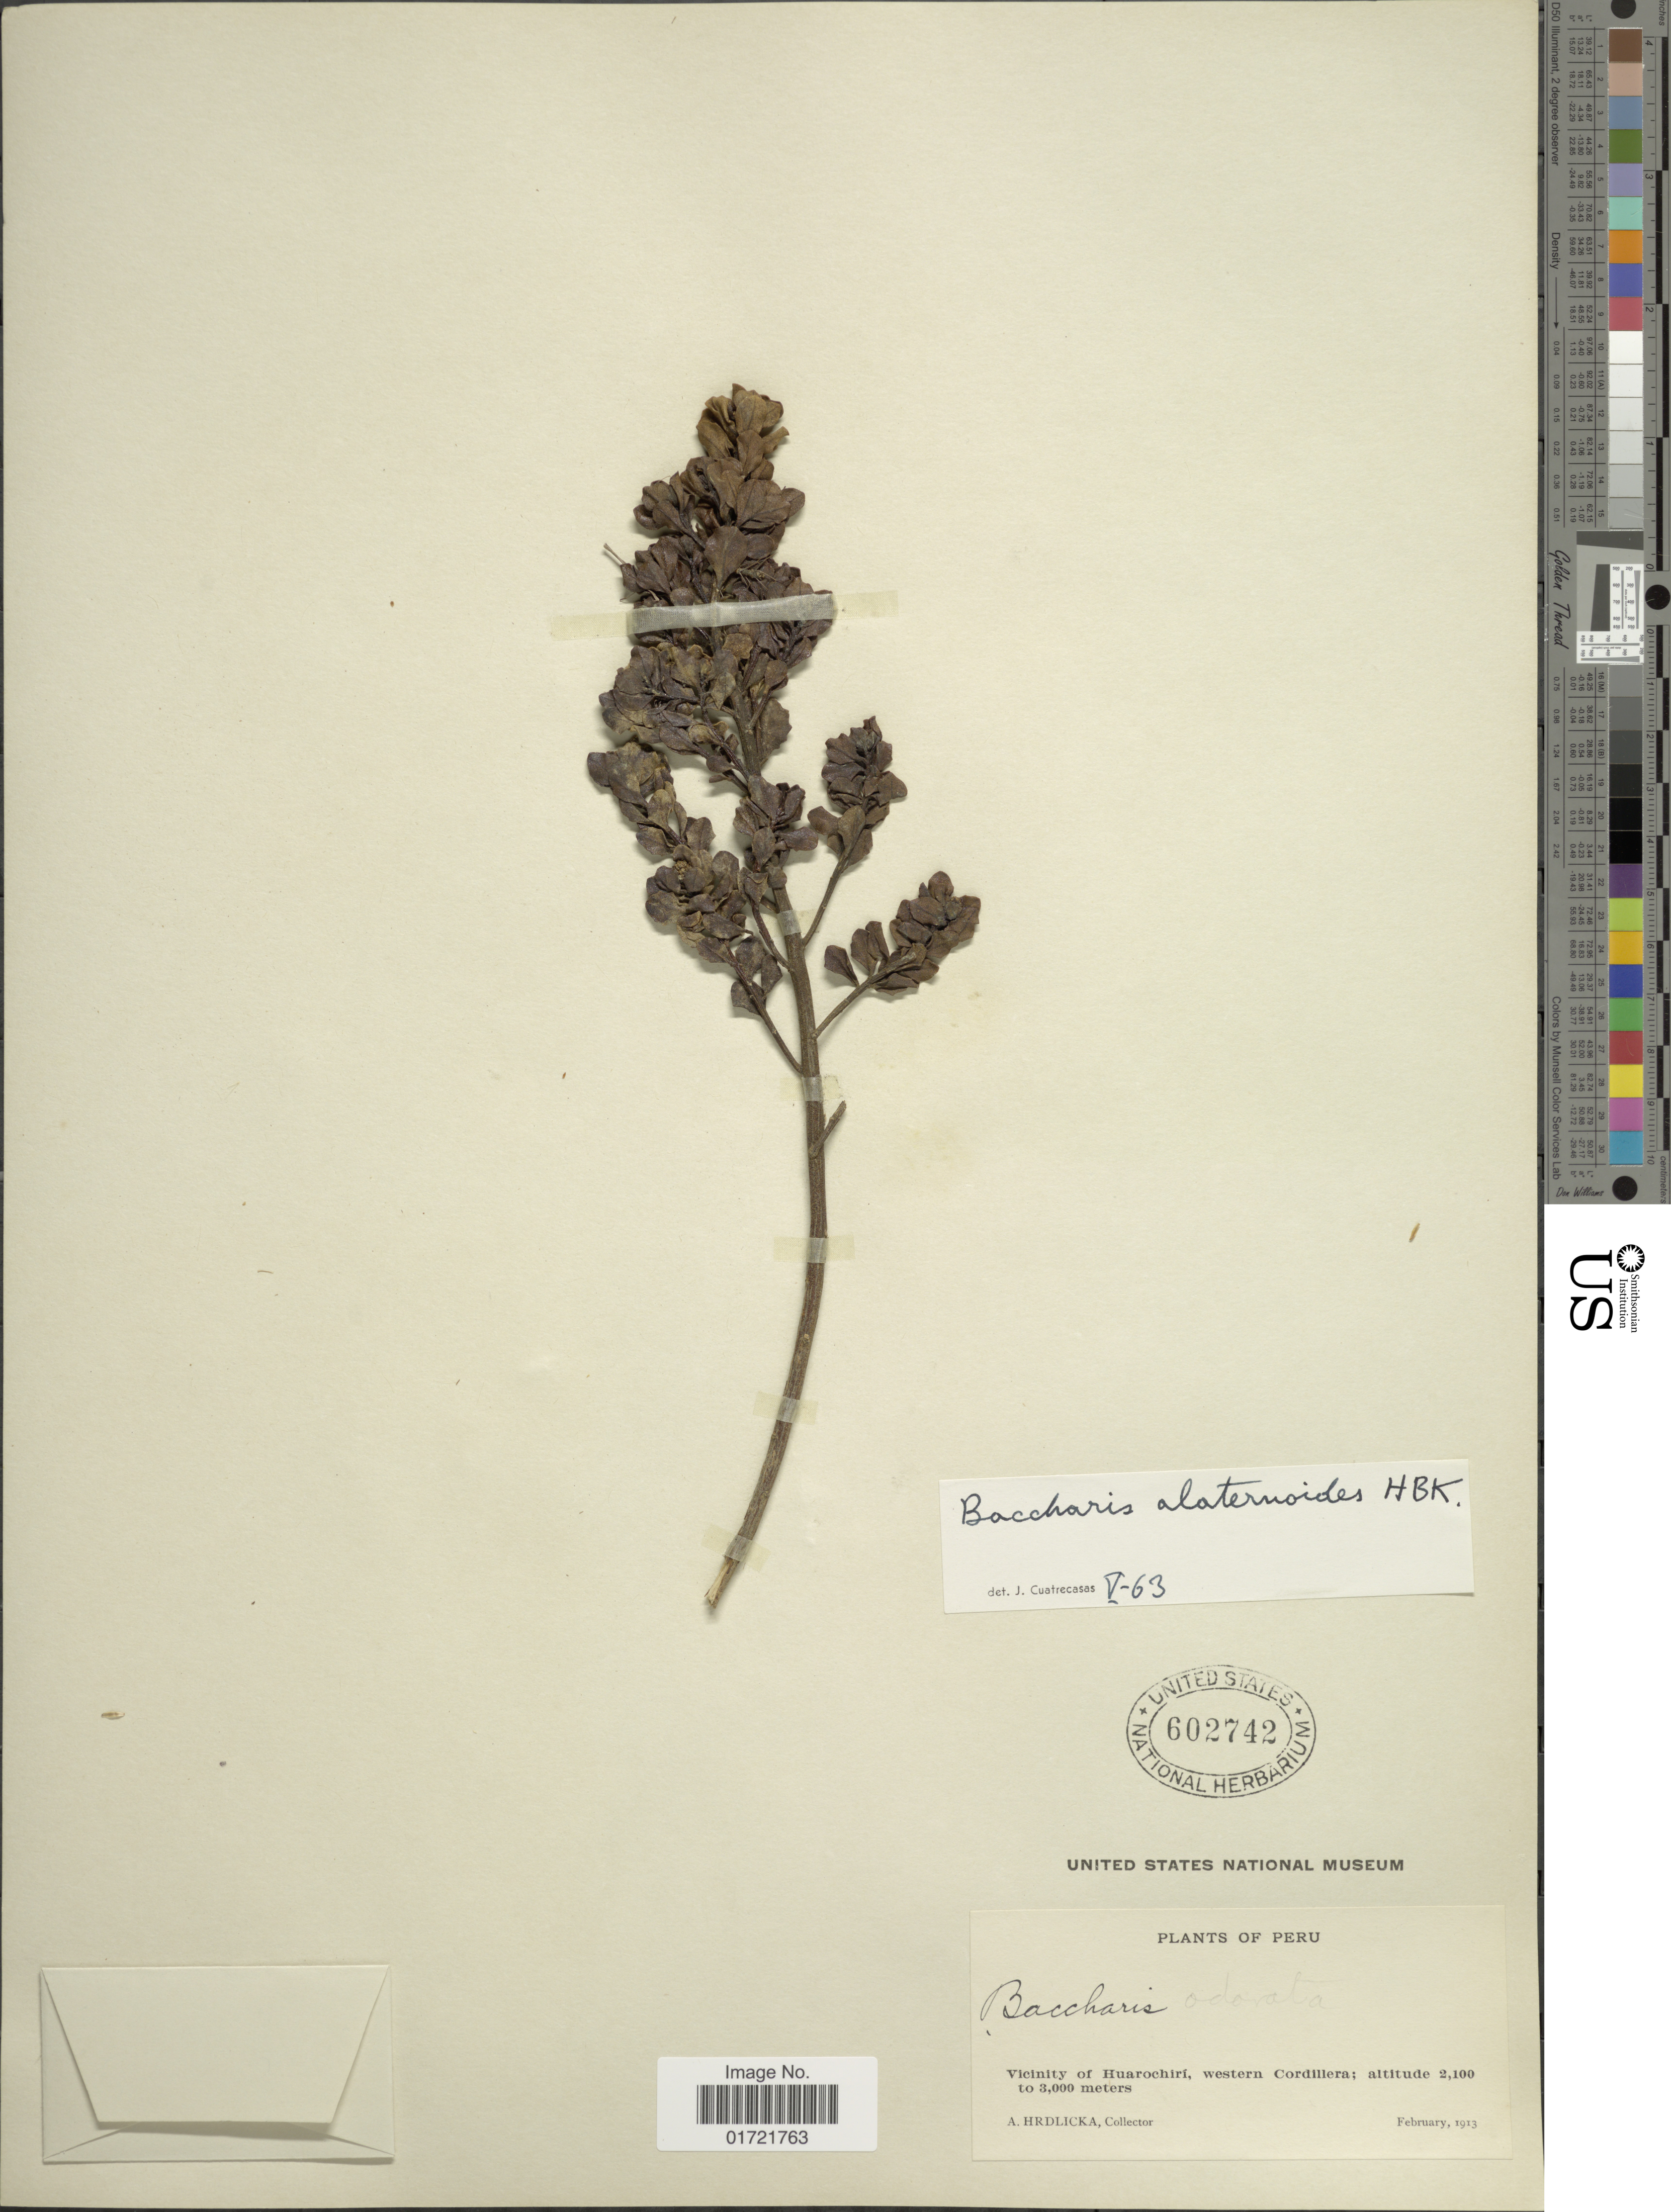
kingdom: Plantae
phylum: Tracheophyta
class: Magnoliopsida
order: Asterales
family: Asteraceae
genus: Baccharis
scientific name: Baccharis alaternoides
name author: Kunth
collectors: A. Hrdlicka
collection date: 1913-02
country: Peru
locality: Vicinity of Huarochiri, western Cordillera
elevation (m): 2100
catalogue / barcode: US 602742